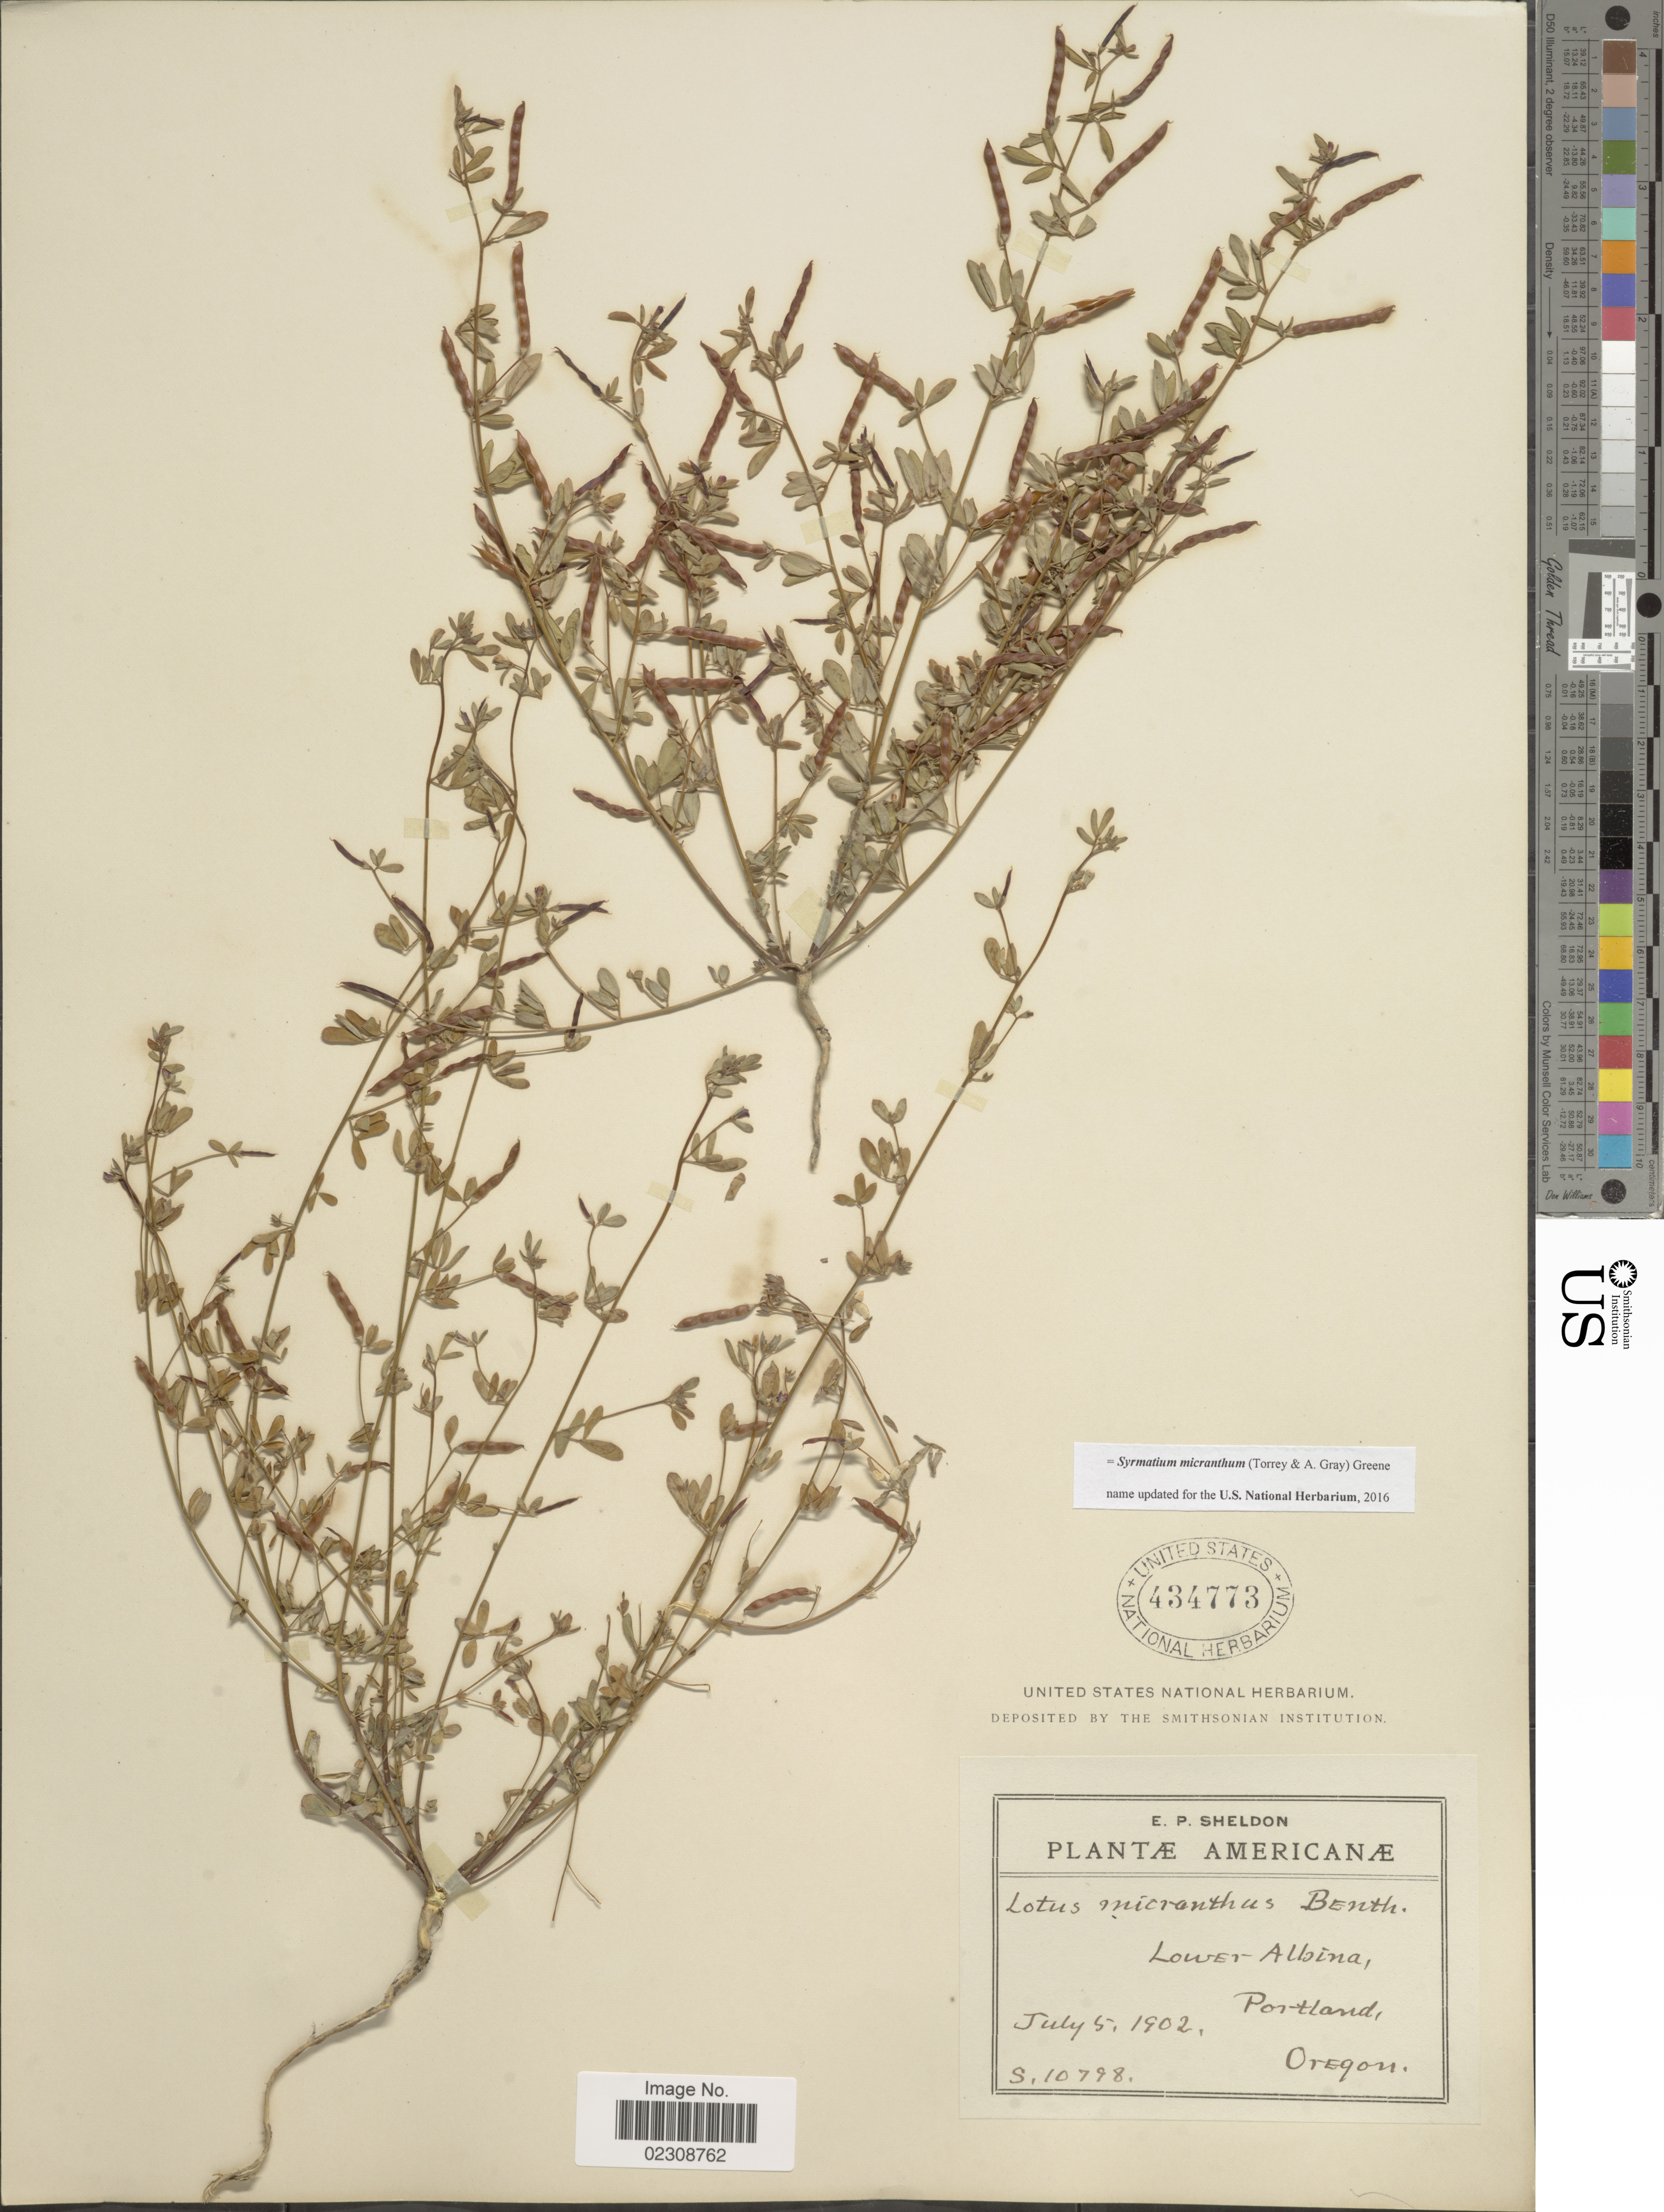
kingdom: Plantae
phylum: Tracheophyta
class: Magnoliopsida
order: Fabales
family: Fabaceae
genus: Syrmatium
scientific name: Syrmatium micranthum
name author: (Torr. & A. Gray) Greene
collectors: E. P. Sheldon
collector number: S.10798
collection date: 1902-07-05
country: United States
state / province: Oregon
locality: Lower Albina, Portland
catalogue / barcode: US 434773